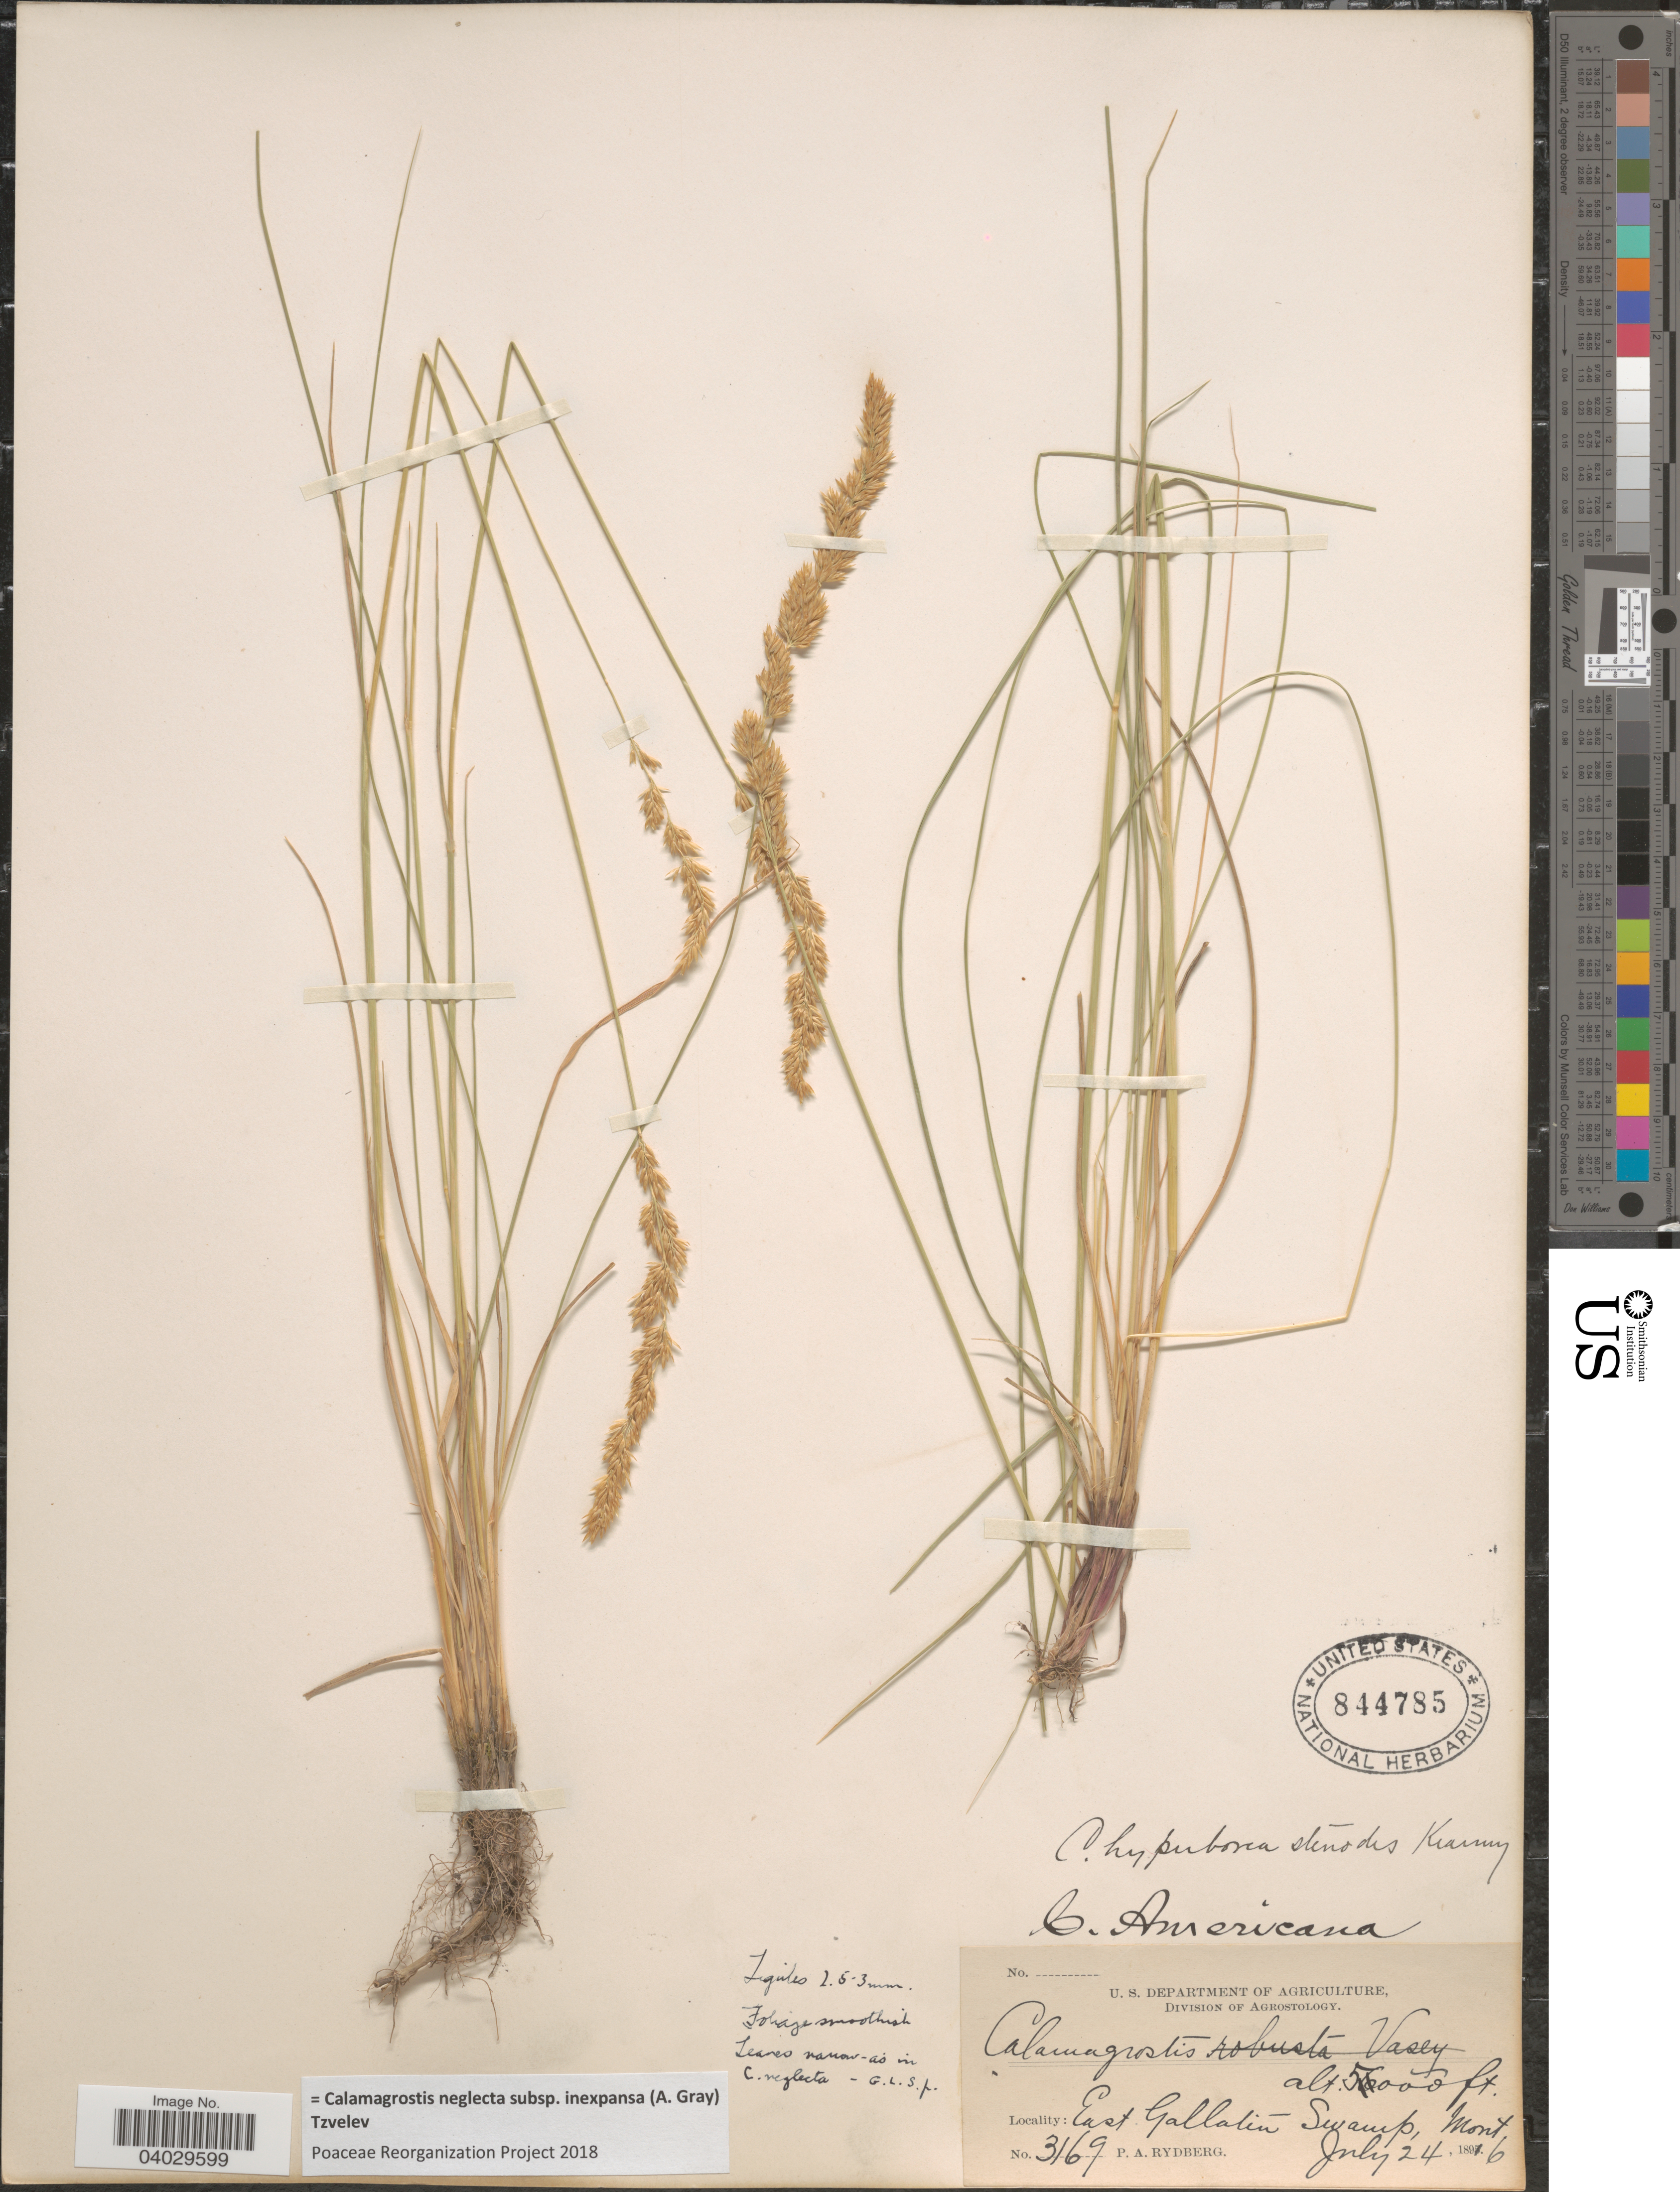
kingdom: Plantae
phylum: Tracheophyta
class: Liliopsida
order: Poales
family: Poaceae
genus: Calamagrostis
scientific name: Calamagrostis neglecta subsp. inexpansa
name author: (A. Gray) Tzvelev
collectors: P. A. Rydberg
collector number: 3169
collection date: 1896-07-24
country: United States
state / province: Montana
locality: East Gallatin Swamp.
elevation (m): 1524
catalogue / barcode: US 844785